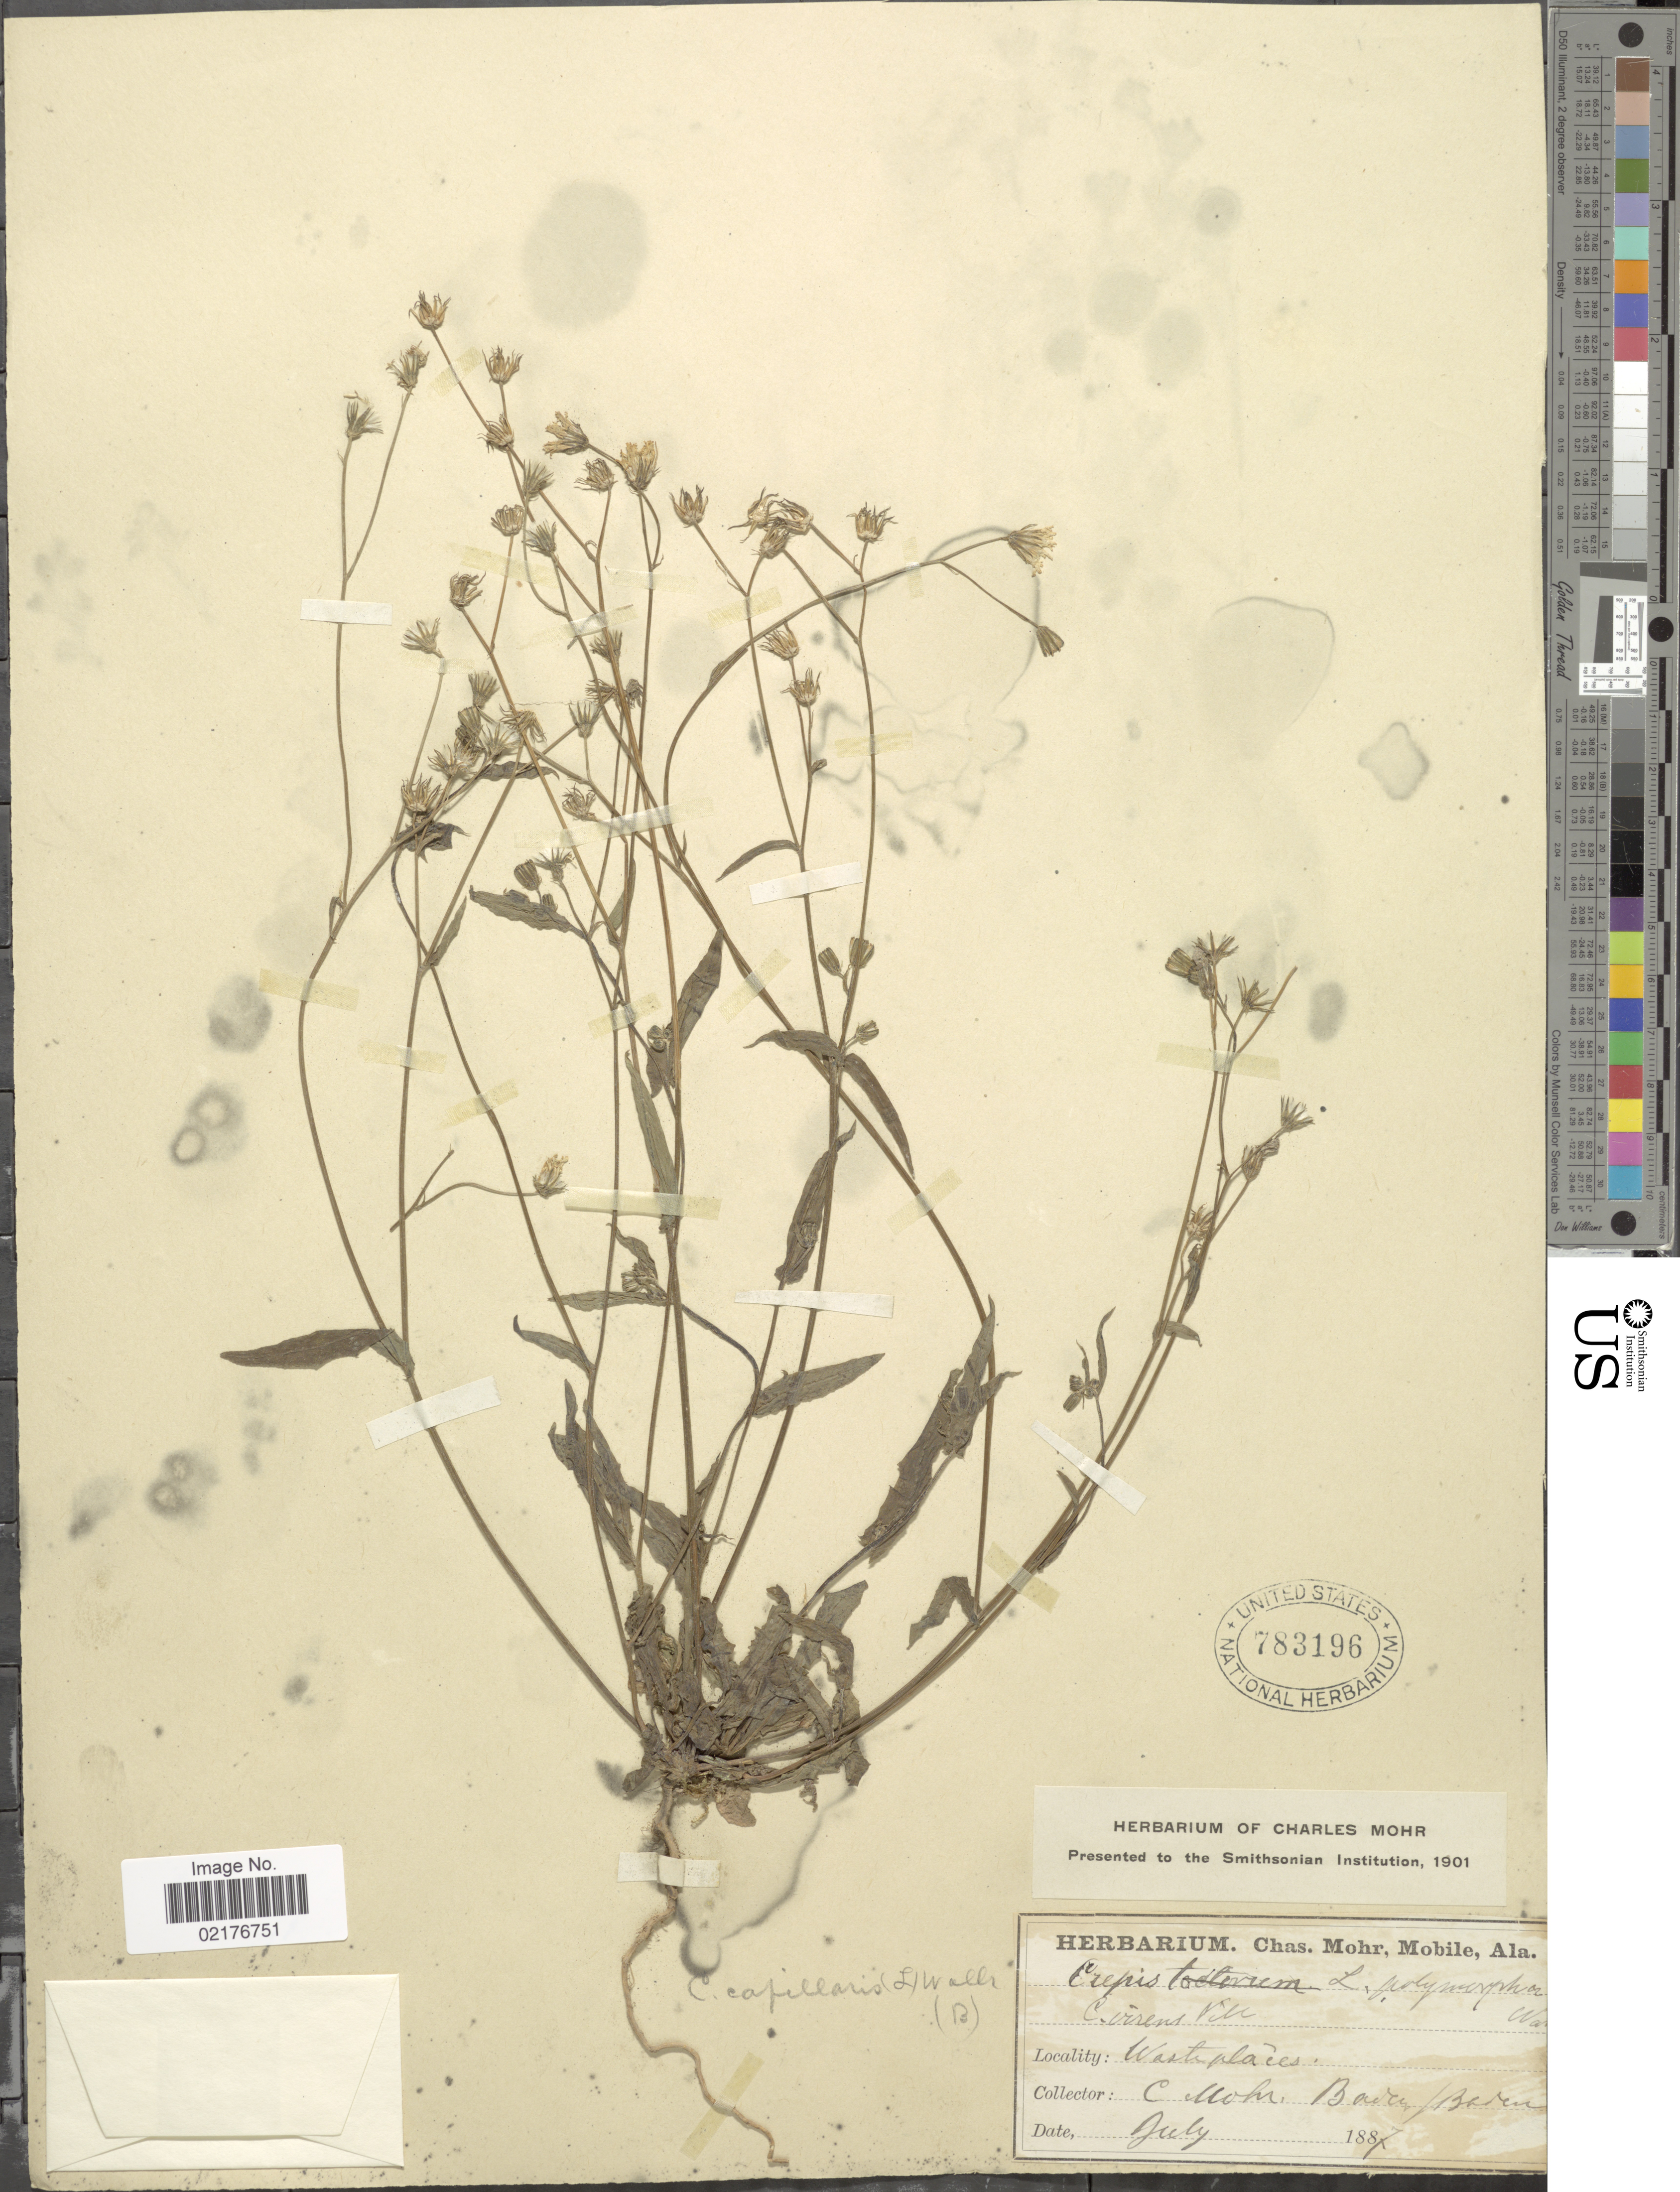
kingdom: Plantae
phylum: Tracheophyta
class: Magnoliopsida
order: Asterales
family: Asteraceae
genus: Crepis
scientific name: Crepis capillaris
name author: (L.) Wallr.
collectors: C. T. Mohr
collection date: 1887-07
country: Germany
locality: Waste places, Baden, Baden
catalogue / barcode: US 783196